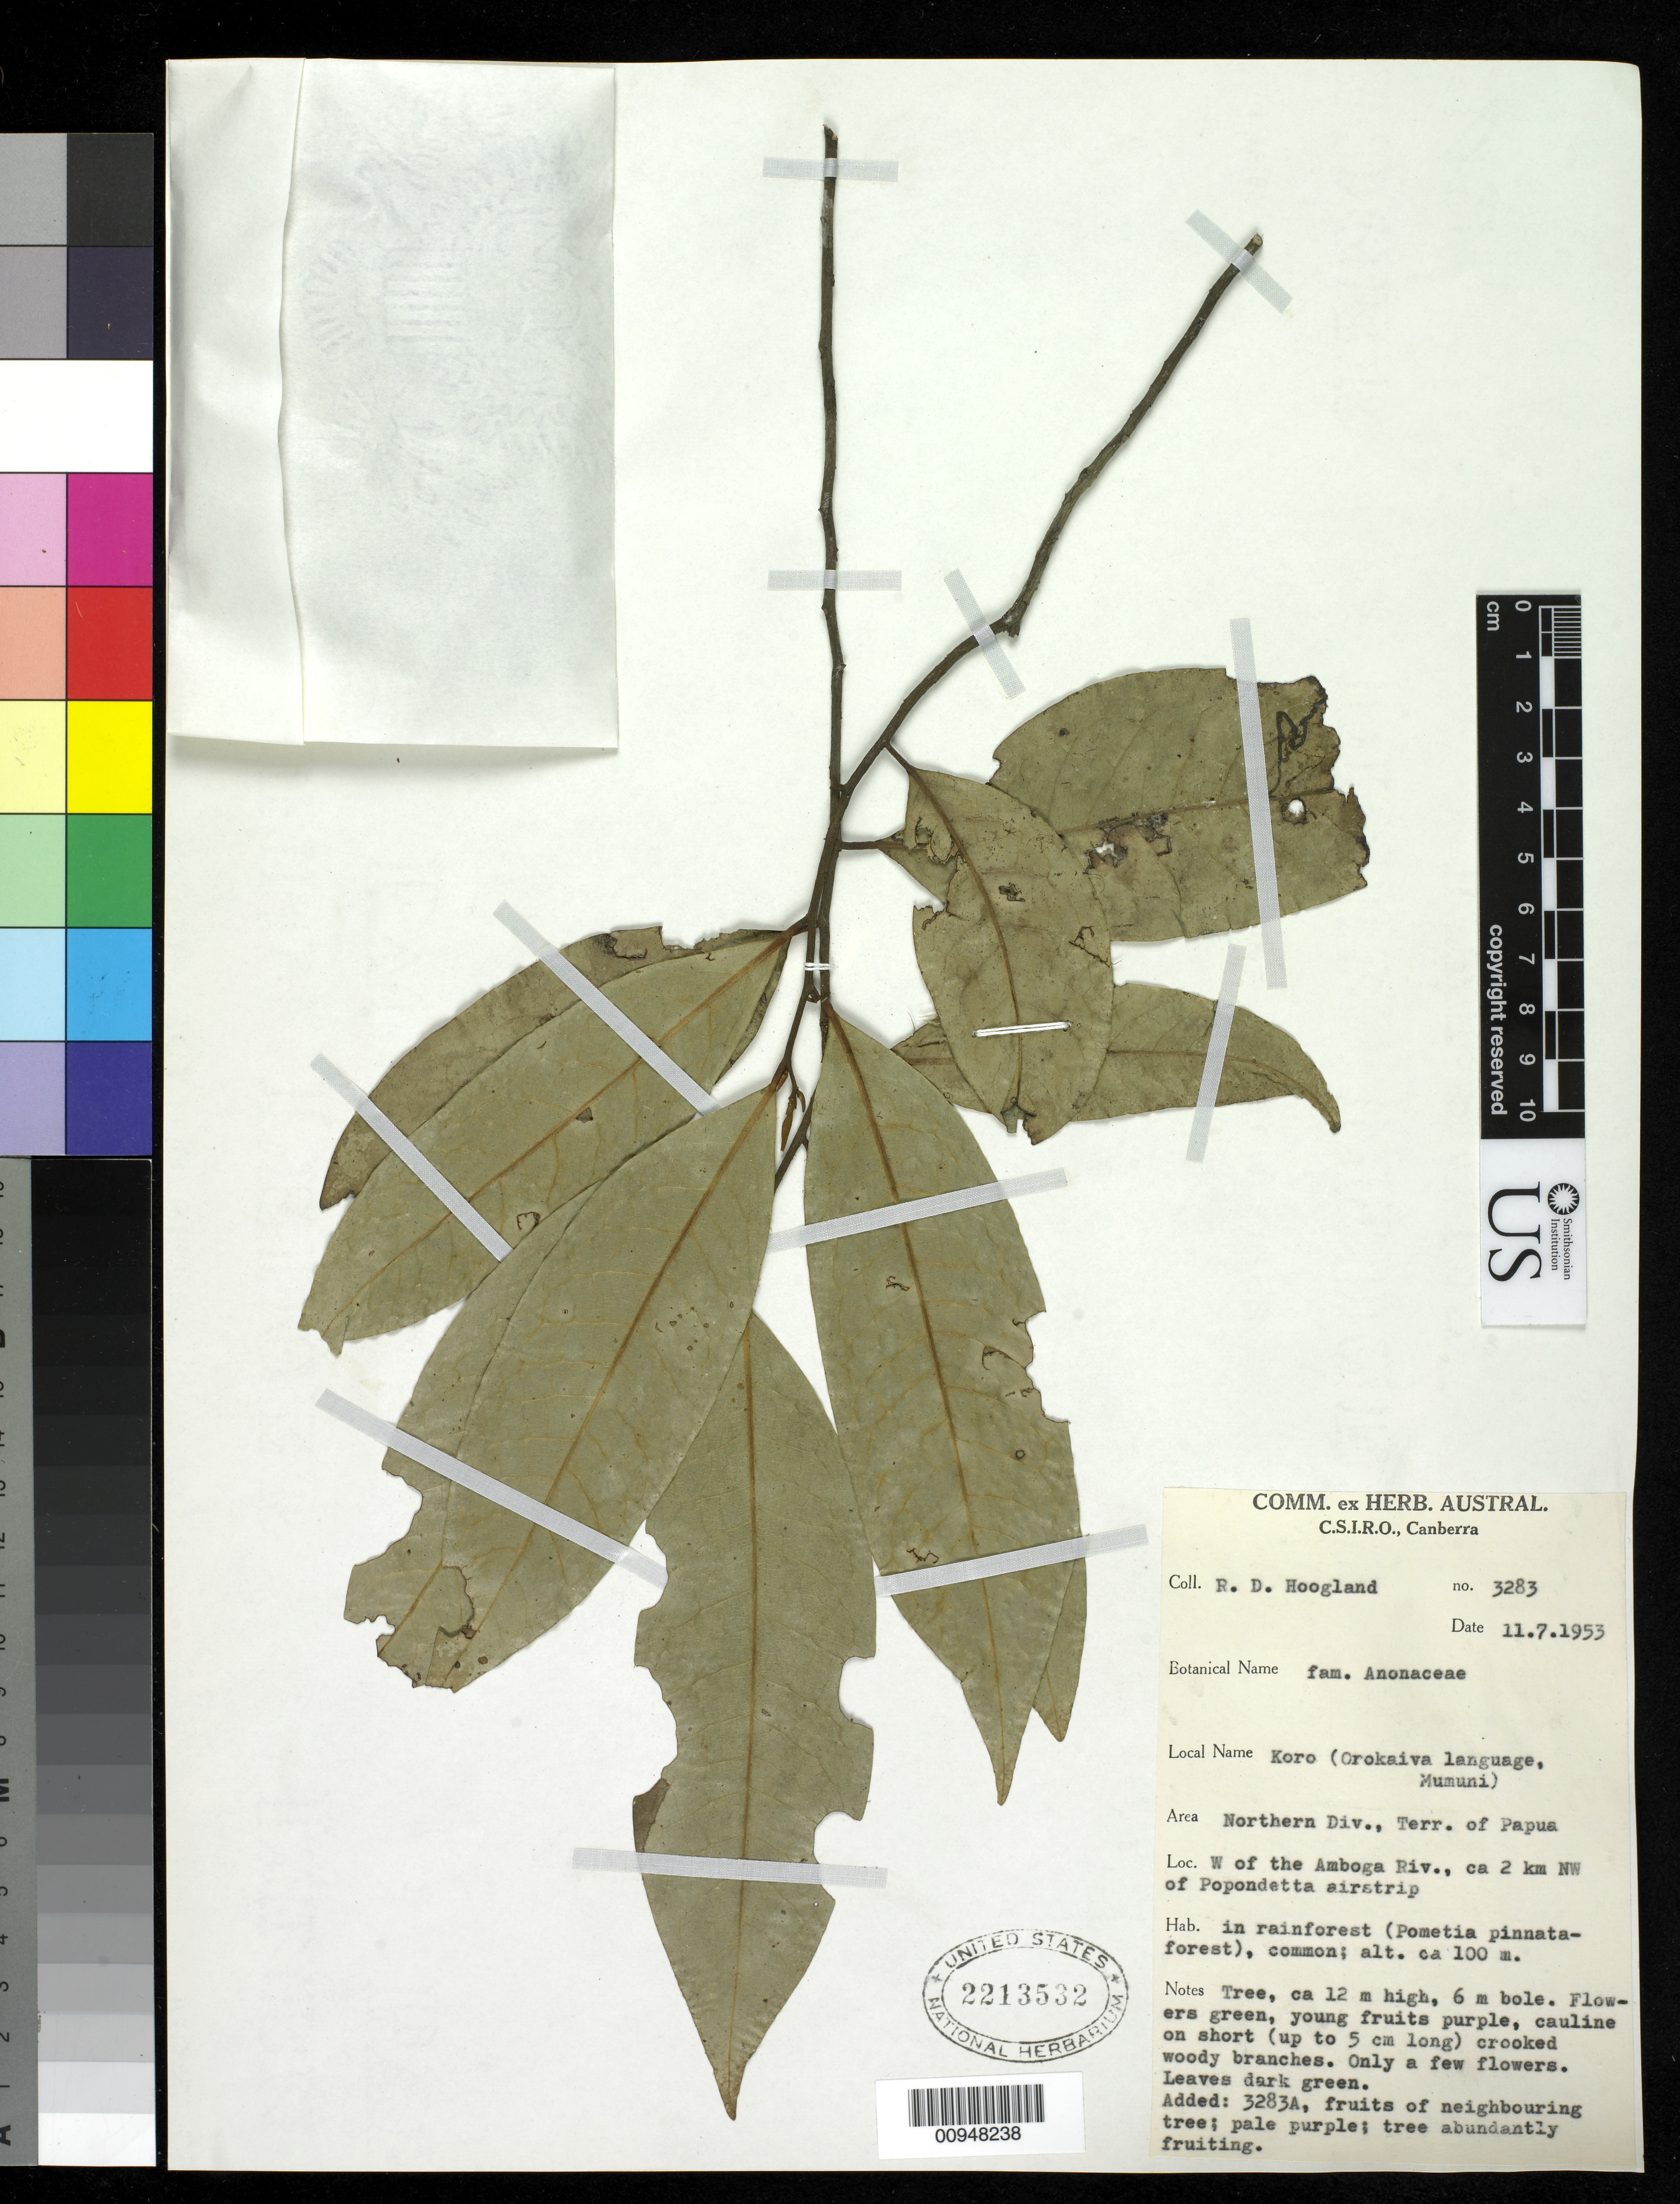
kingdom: Plantae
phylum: Tracheophyta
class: Magnoliopsida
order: Magnoliales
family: Annonaceae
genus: Polyalthia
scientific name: Polyalthia sp.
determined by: James, Shelley A.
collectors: R. D. Hoogland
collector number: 3283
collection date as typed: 11 Jul 1953 or 07 Nov 1953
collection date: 1953-07-11 or 1953-11-07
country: Papua New Guinea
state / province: Northern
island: New Guinea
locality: W of the Amboga River, circa 2 km NW of Popondetta airstrip.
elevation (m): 100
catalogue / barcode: US 2213532